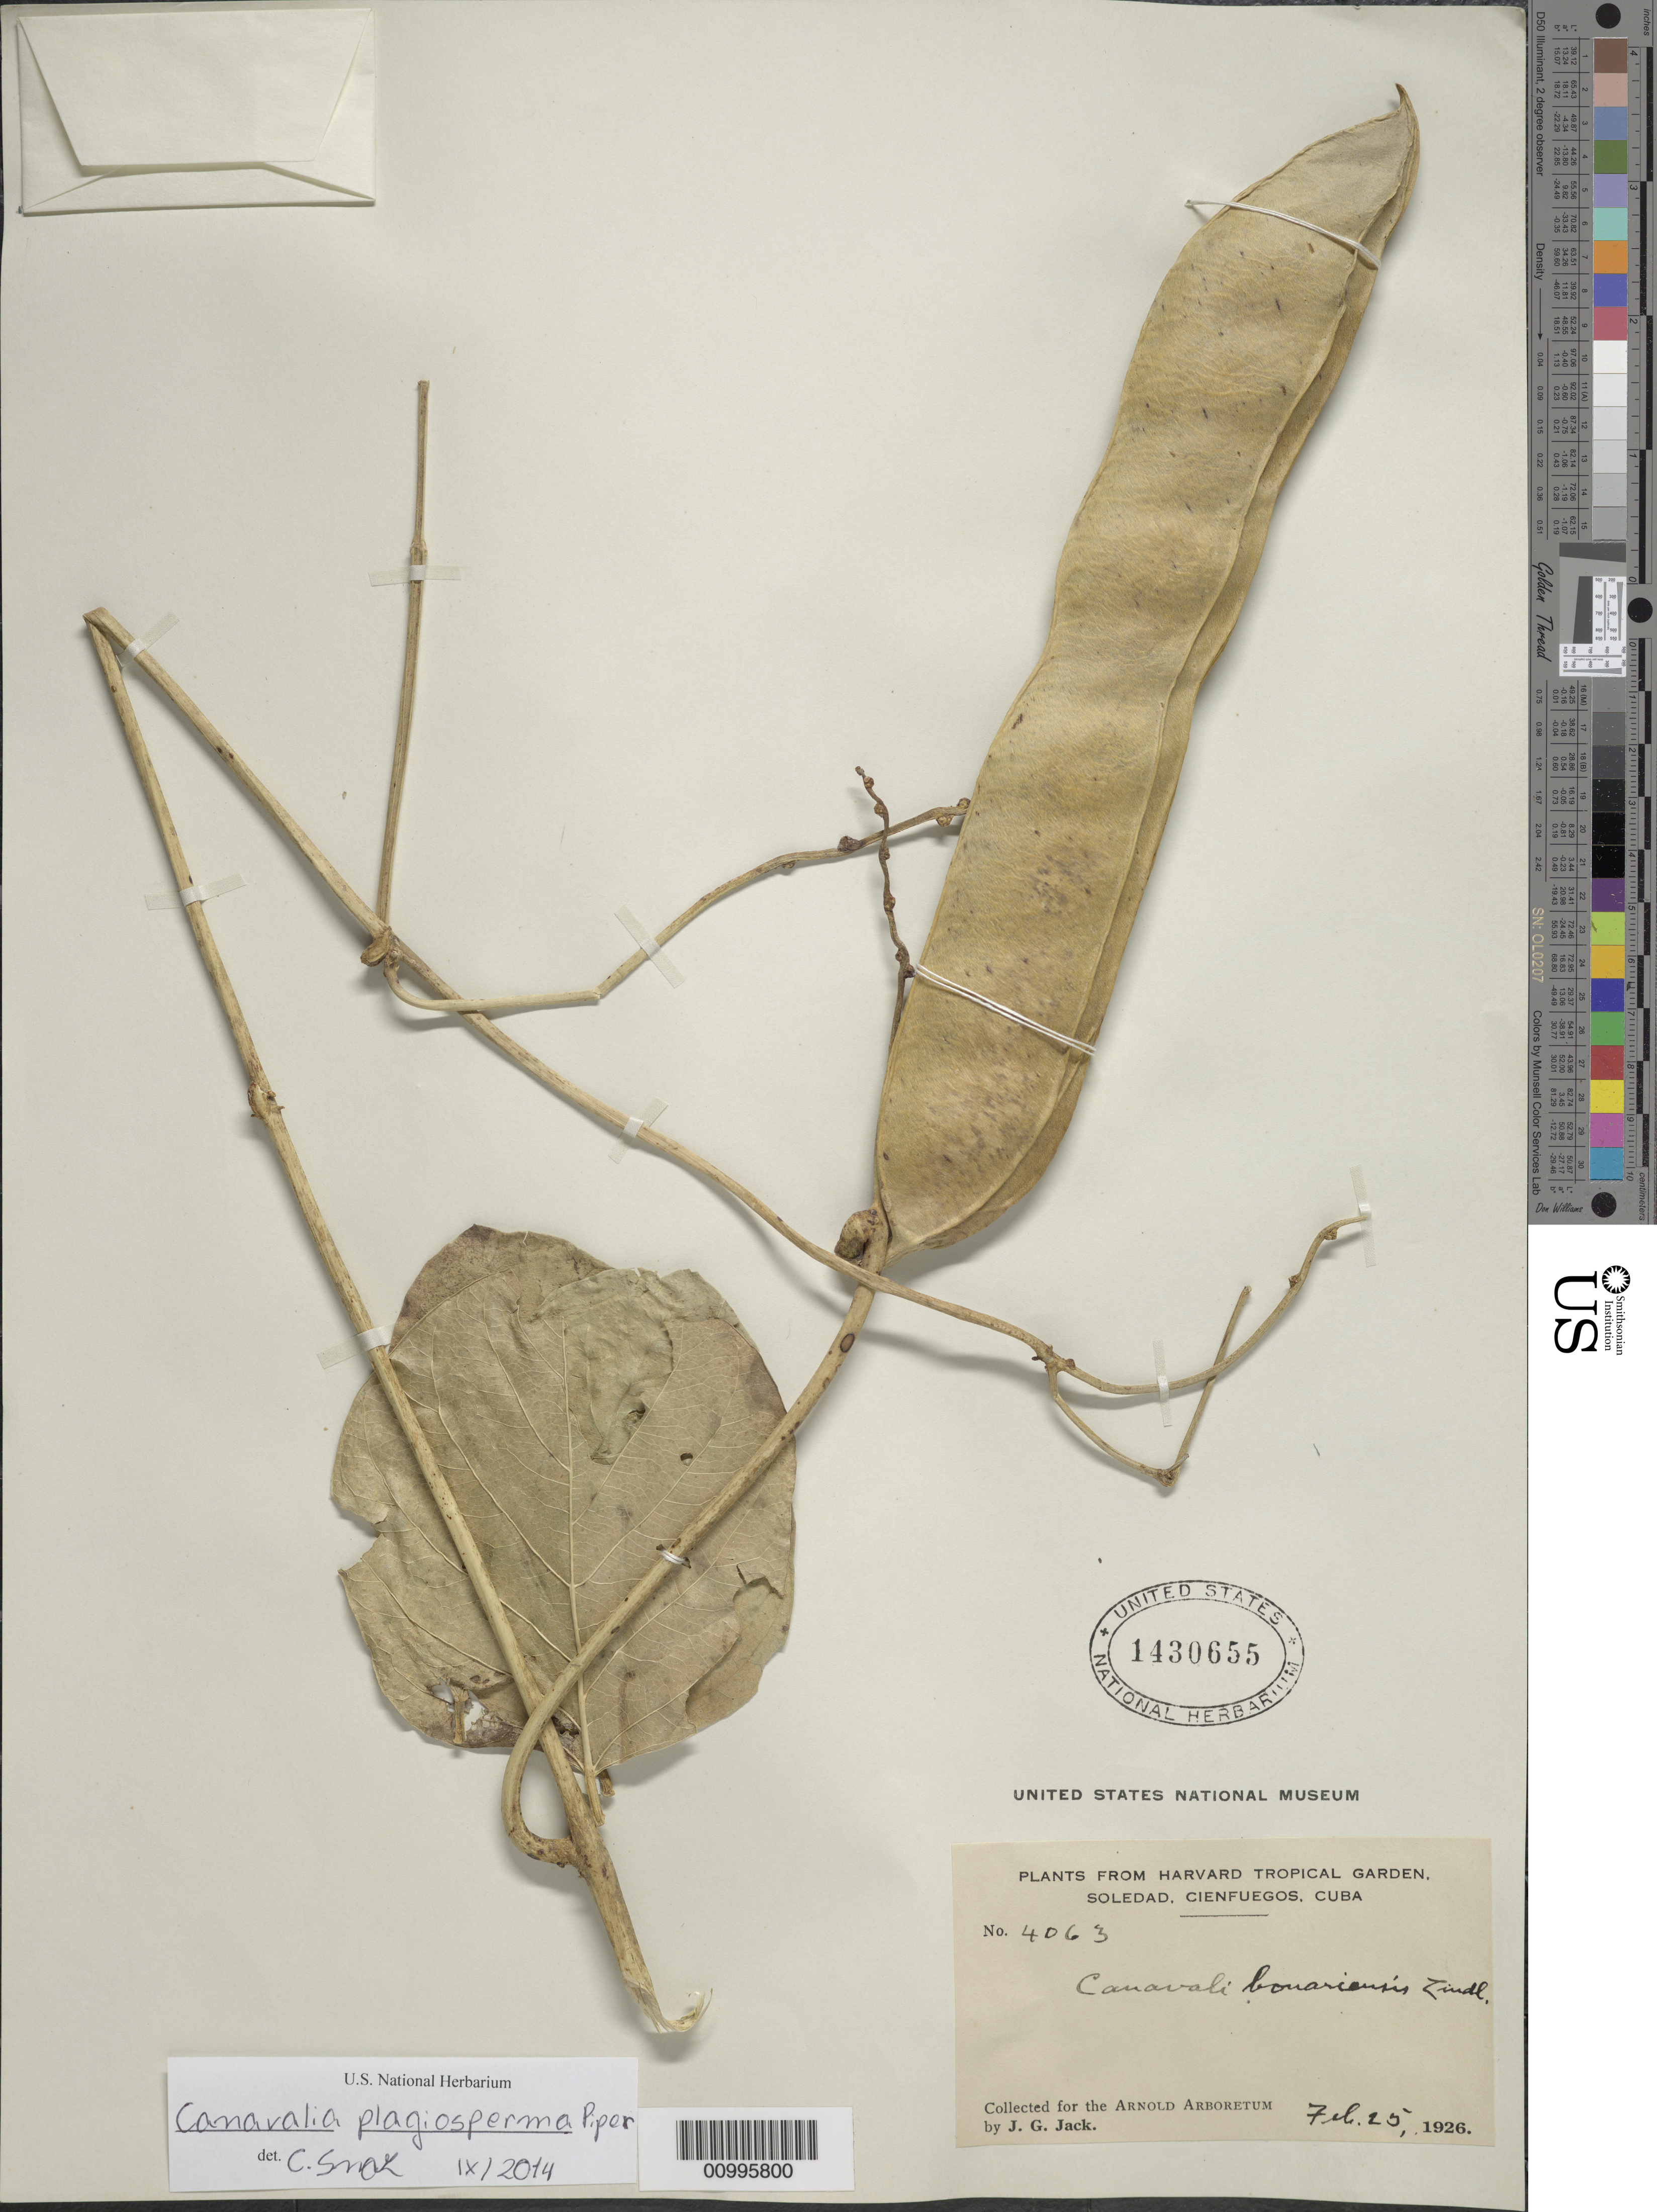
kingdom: Plantae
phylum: Tracheophyta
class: Magnoliopsida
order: Fabales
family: Fabaceae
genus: Canavalia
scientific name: Canavalia plagiosperma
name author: Piper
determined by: Snak, C.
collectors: J. G. Jack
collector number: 4063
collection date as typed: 25 Feb 1926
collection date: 1926-02-25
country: Cuba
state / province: Cienfuegos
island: Cuba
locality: Soledad, Cienfuegos, Cuba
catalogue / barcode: US 1430655